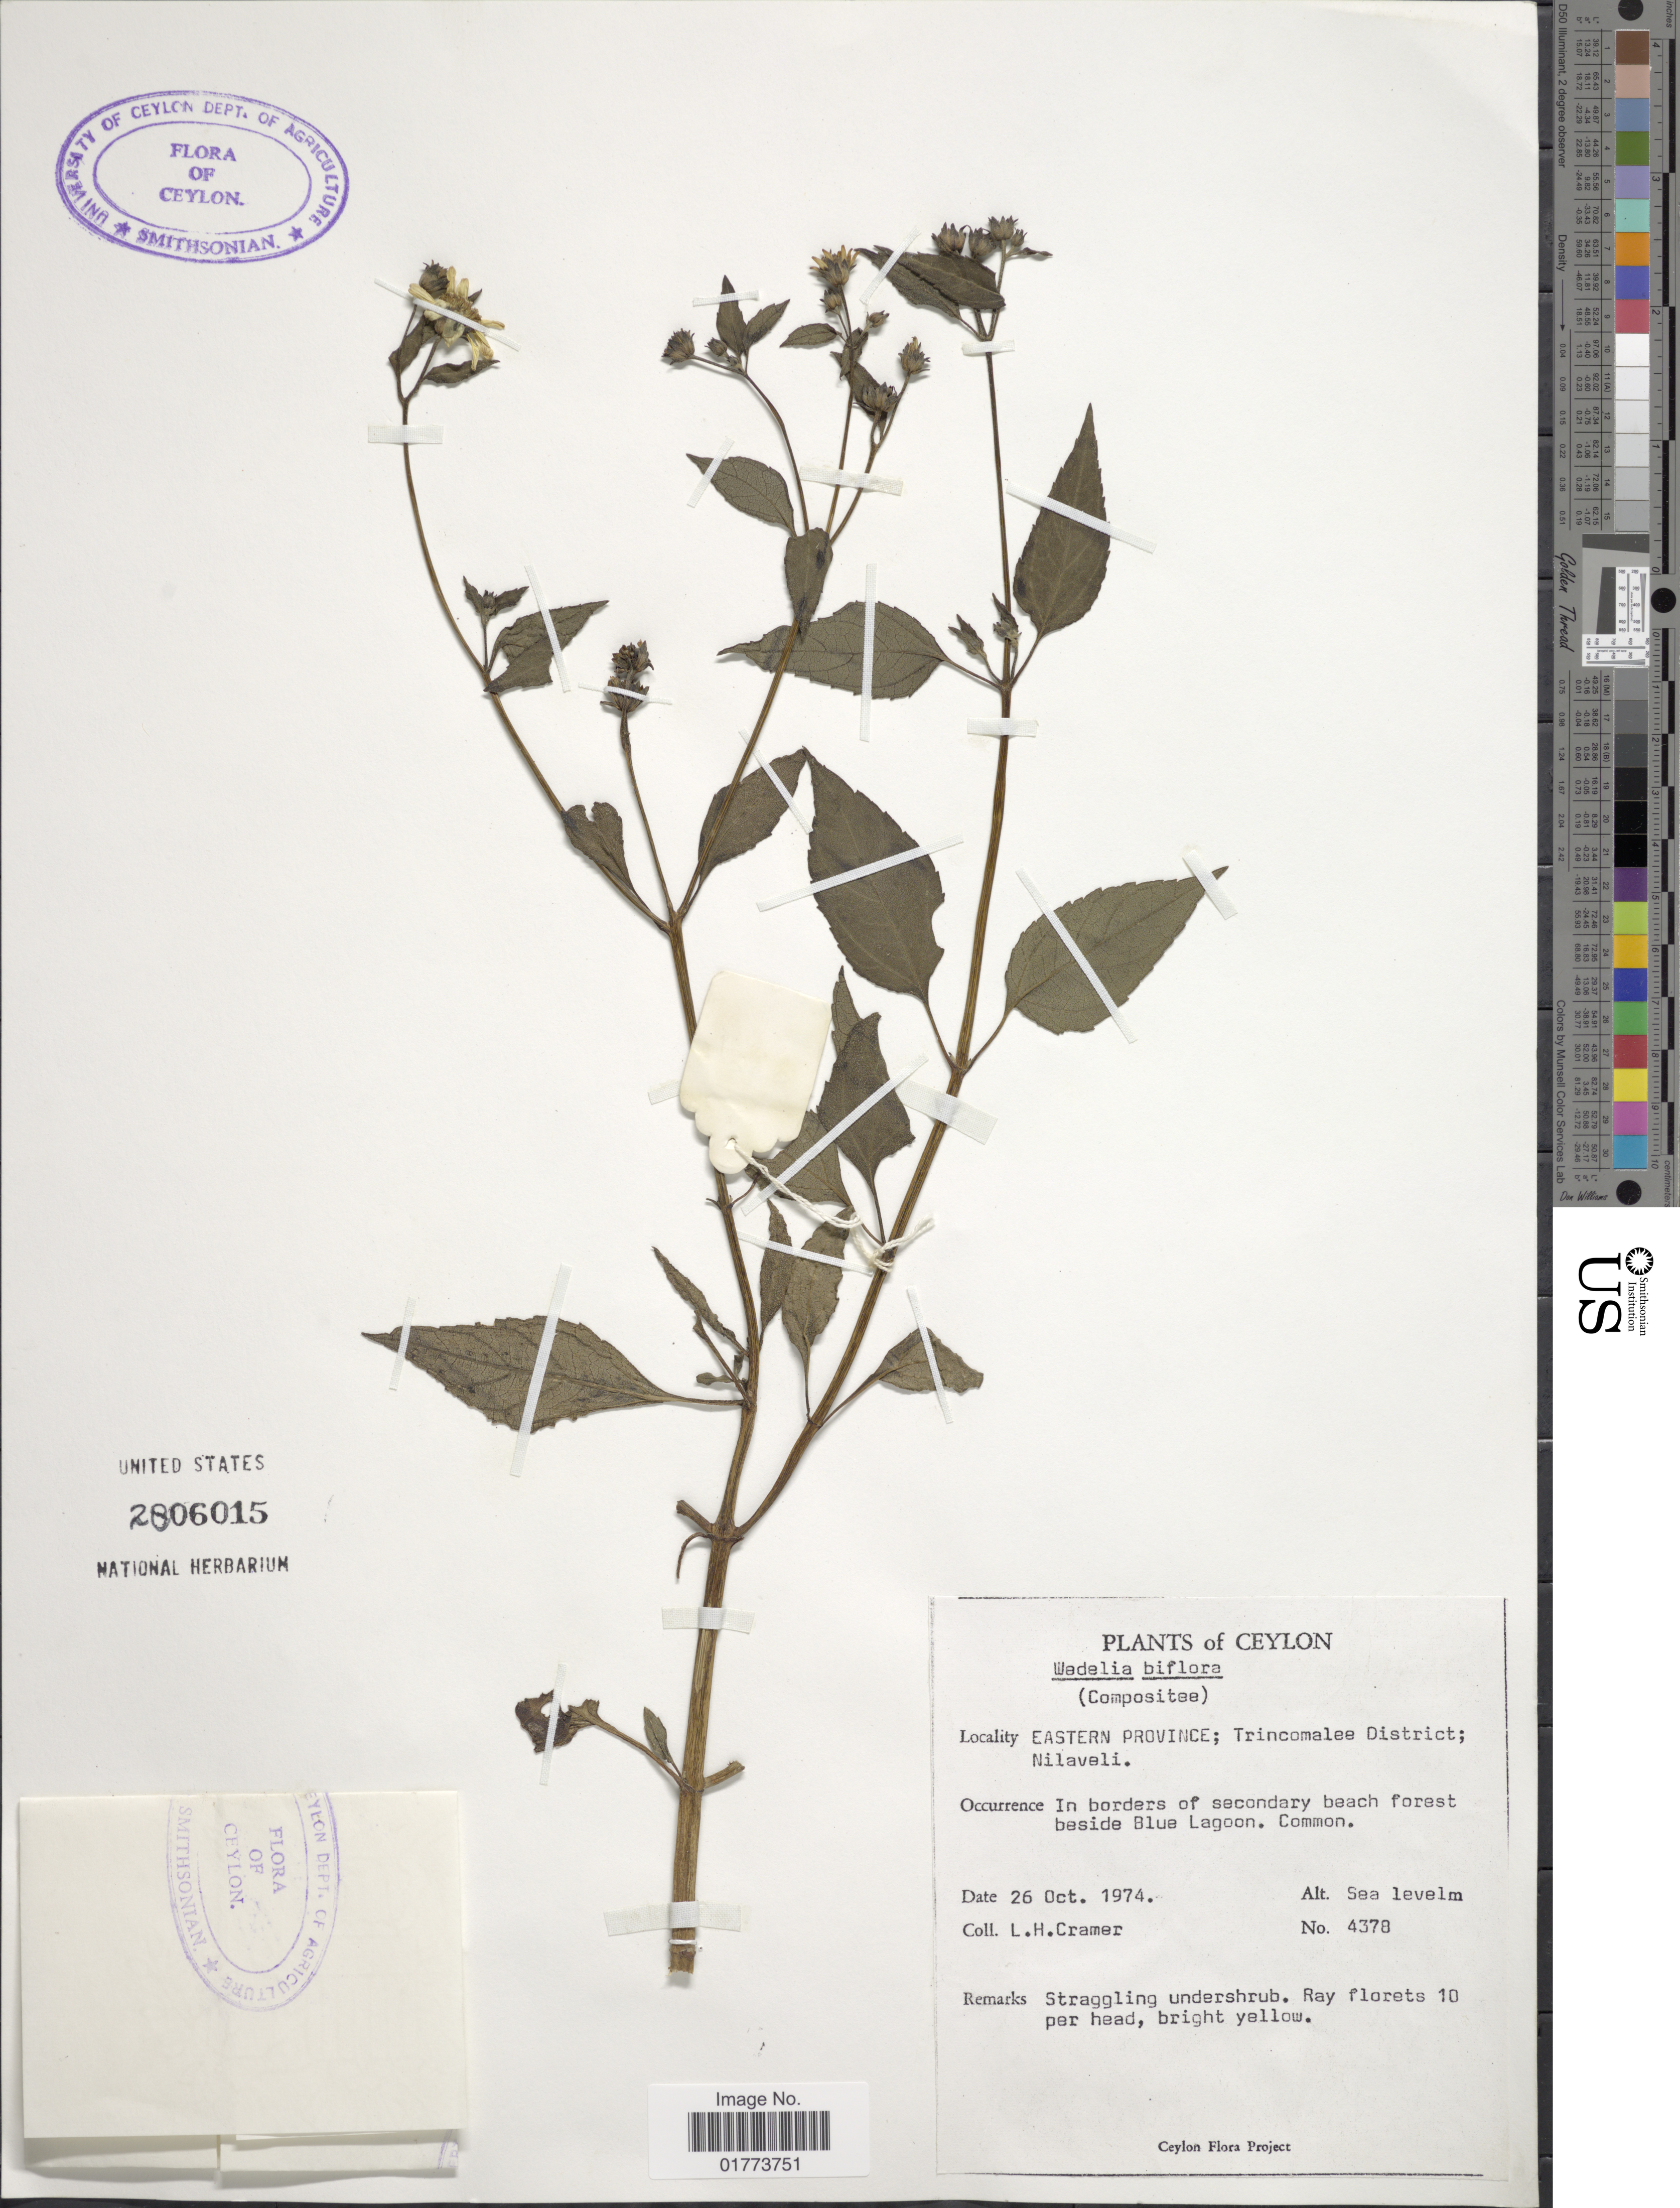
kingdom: Plantae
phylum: Tracheophyta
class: Magnoliopsida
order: Asterales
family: Asteraceae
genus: Wollastonia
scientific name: Wollastonia biflora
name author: (L.) DC.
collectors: L. H. Cramer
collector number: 4378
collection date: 1974-10-26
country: Sri Lanka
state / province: Eastern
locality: Ceylon. Eastern Province; Trincomalee District; Nilaveli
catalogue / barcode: US 2806015